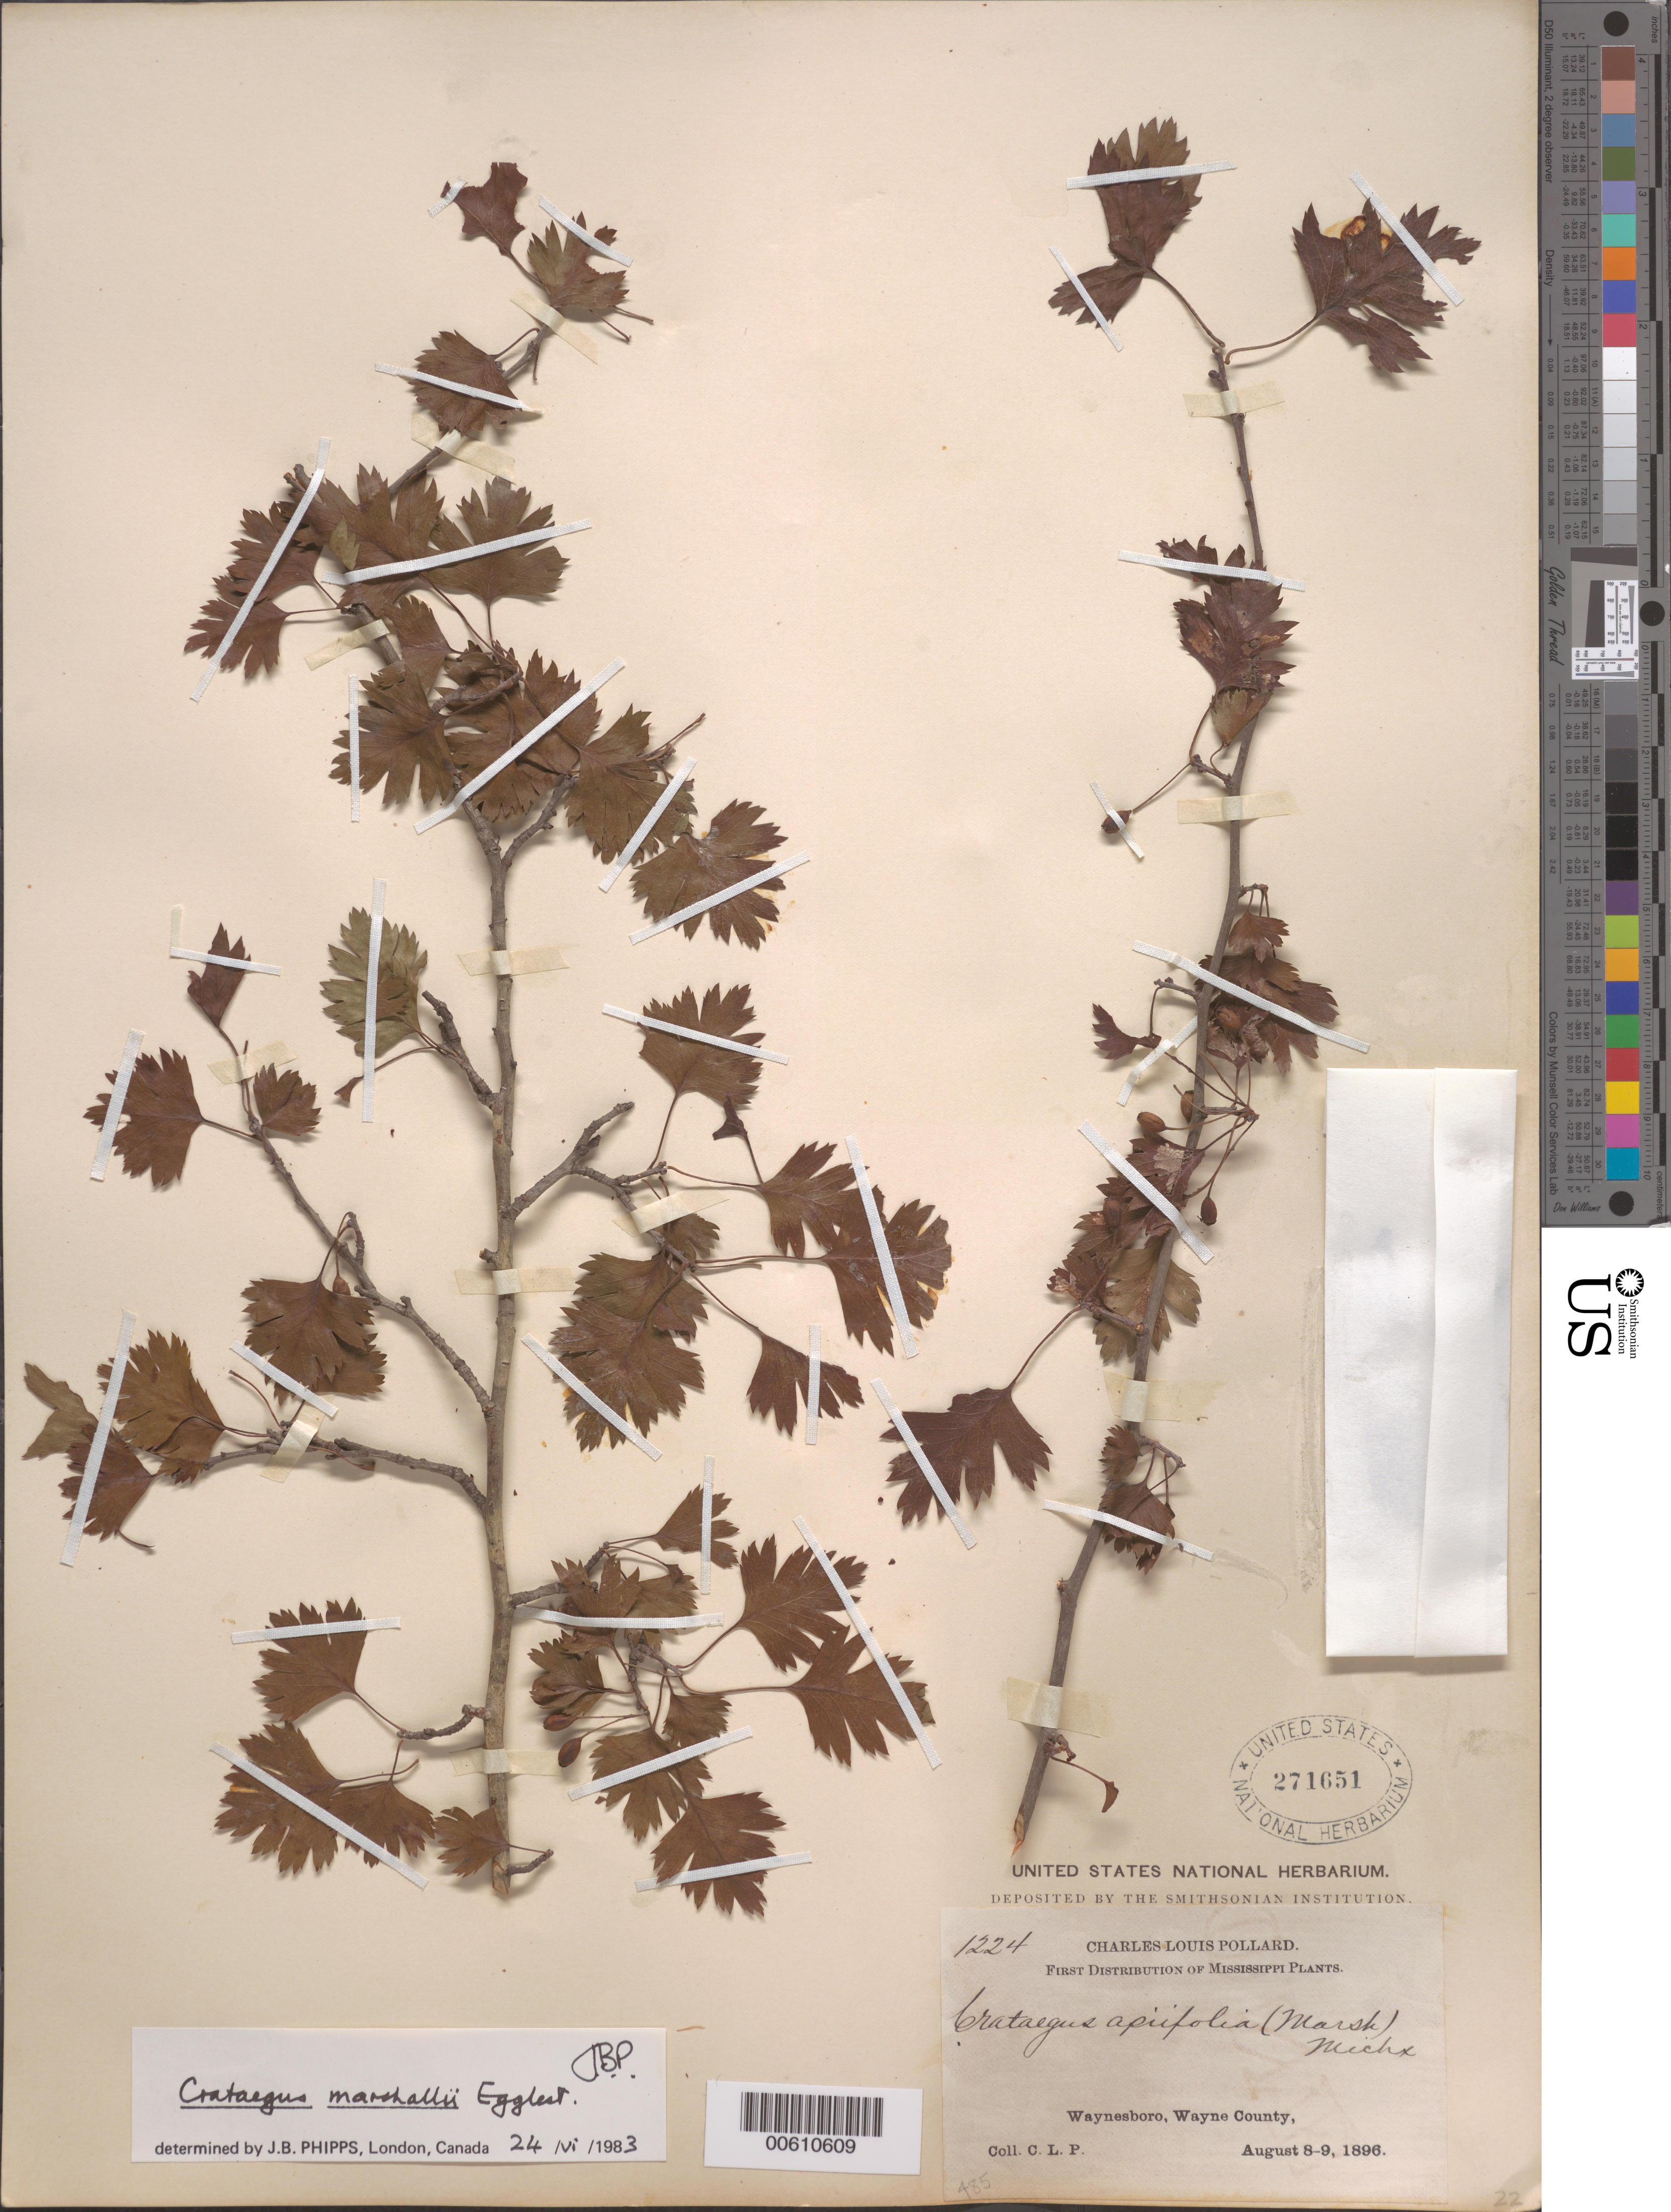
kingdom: Plantae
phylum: Tracheophyta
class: Magnoliopsida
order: Rosales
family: Rosaceae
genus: Crataegus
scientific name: Crataegus marshallii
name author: Eggl.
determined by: Phipps, James B., (UWO), University of Western Ontario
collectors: C. L. Pollard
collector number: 1224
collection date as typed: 08 Aug 1896 to 09 Aug 1896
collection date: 1896-08-08/1896-08-09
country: United States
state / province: Mississippi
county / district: Wayne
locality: Waynesboro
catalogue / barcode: US 271651